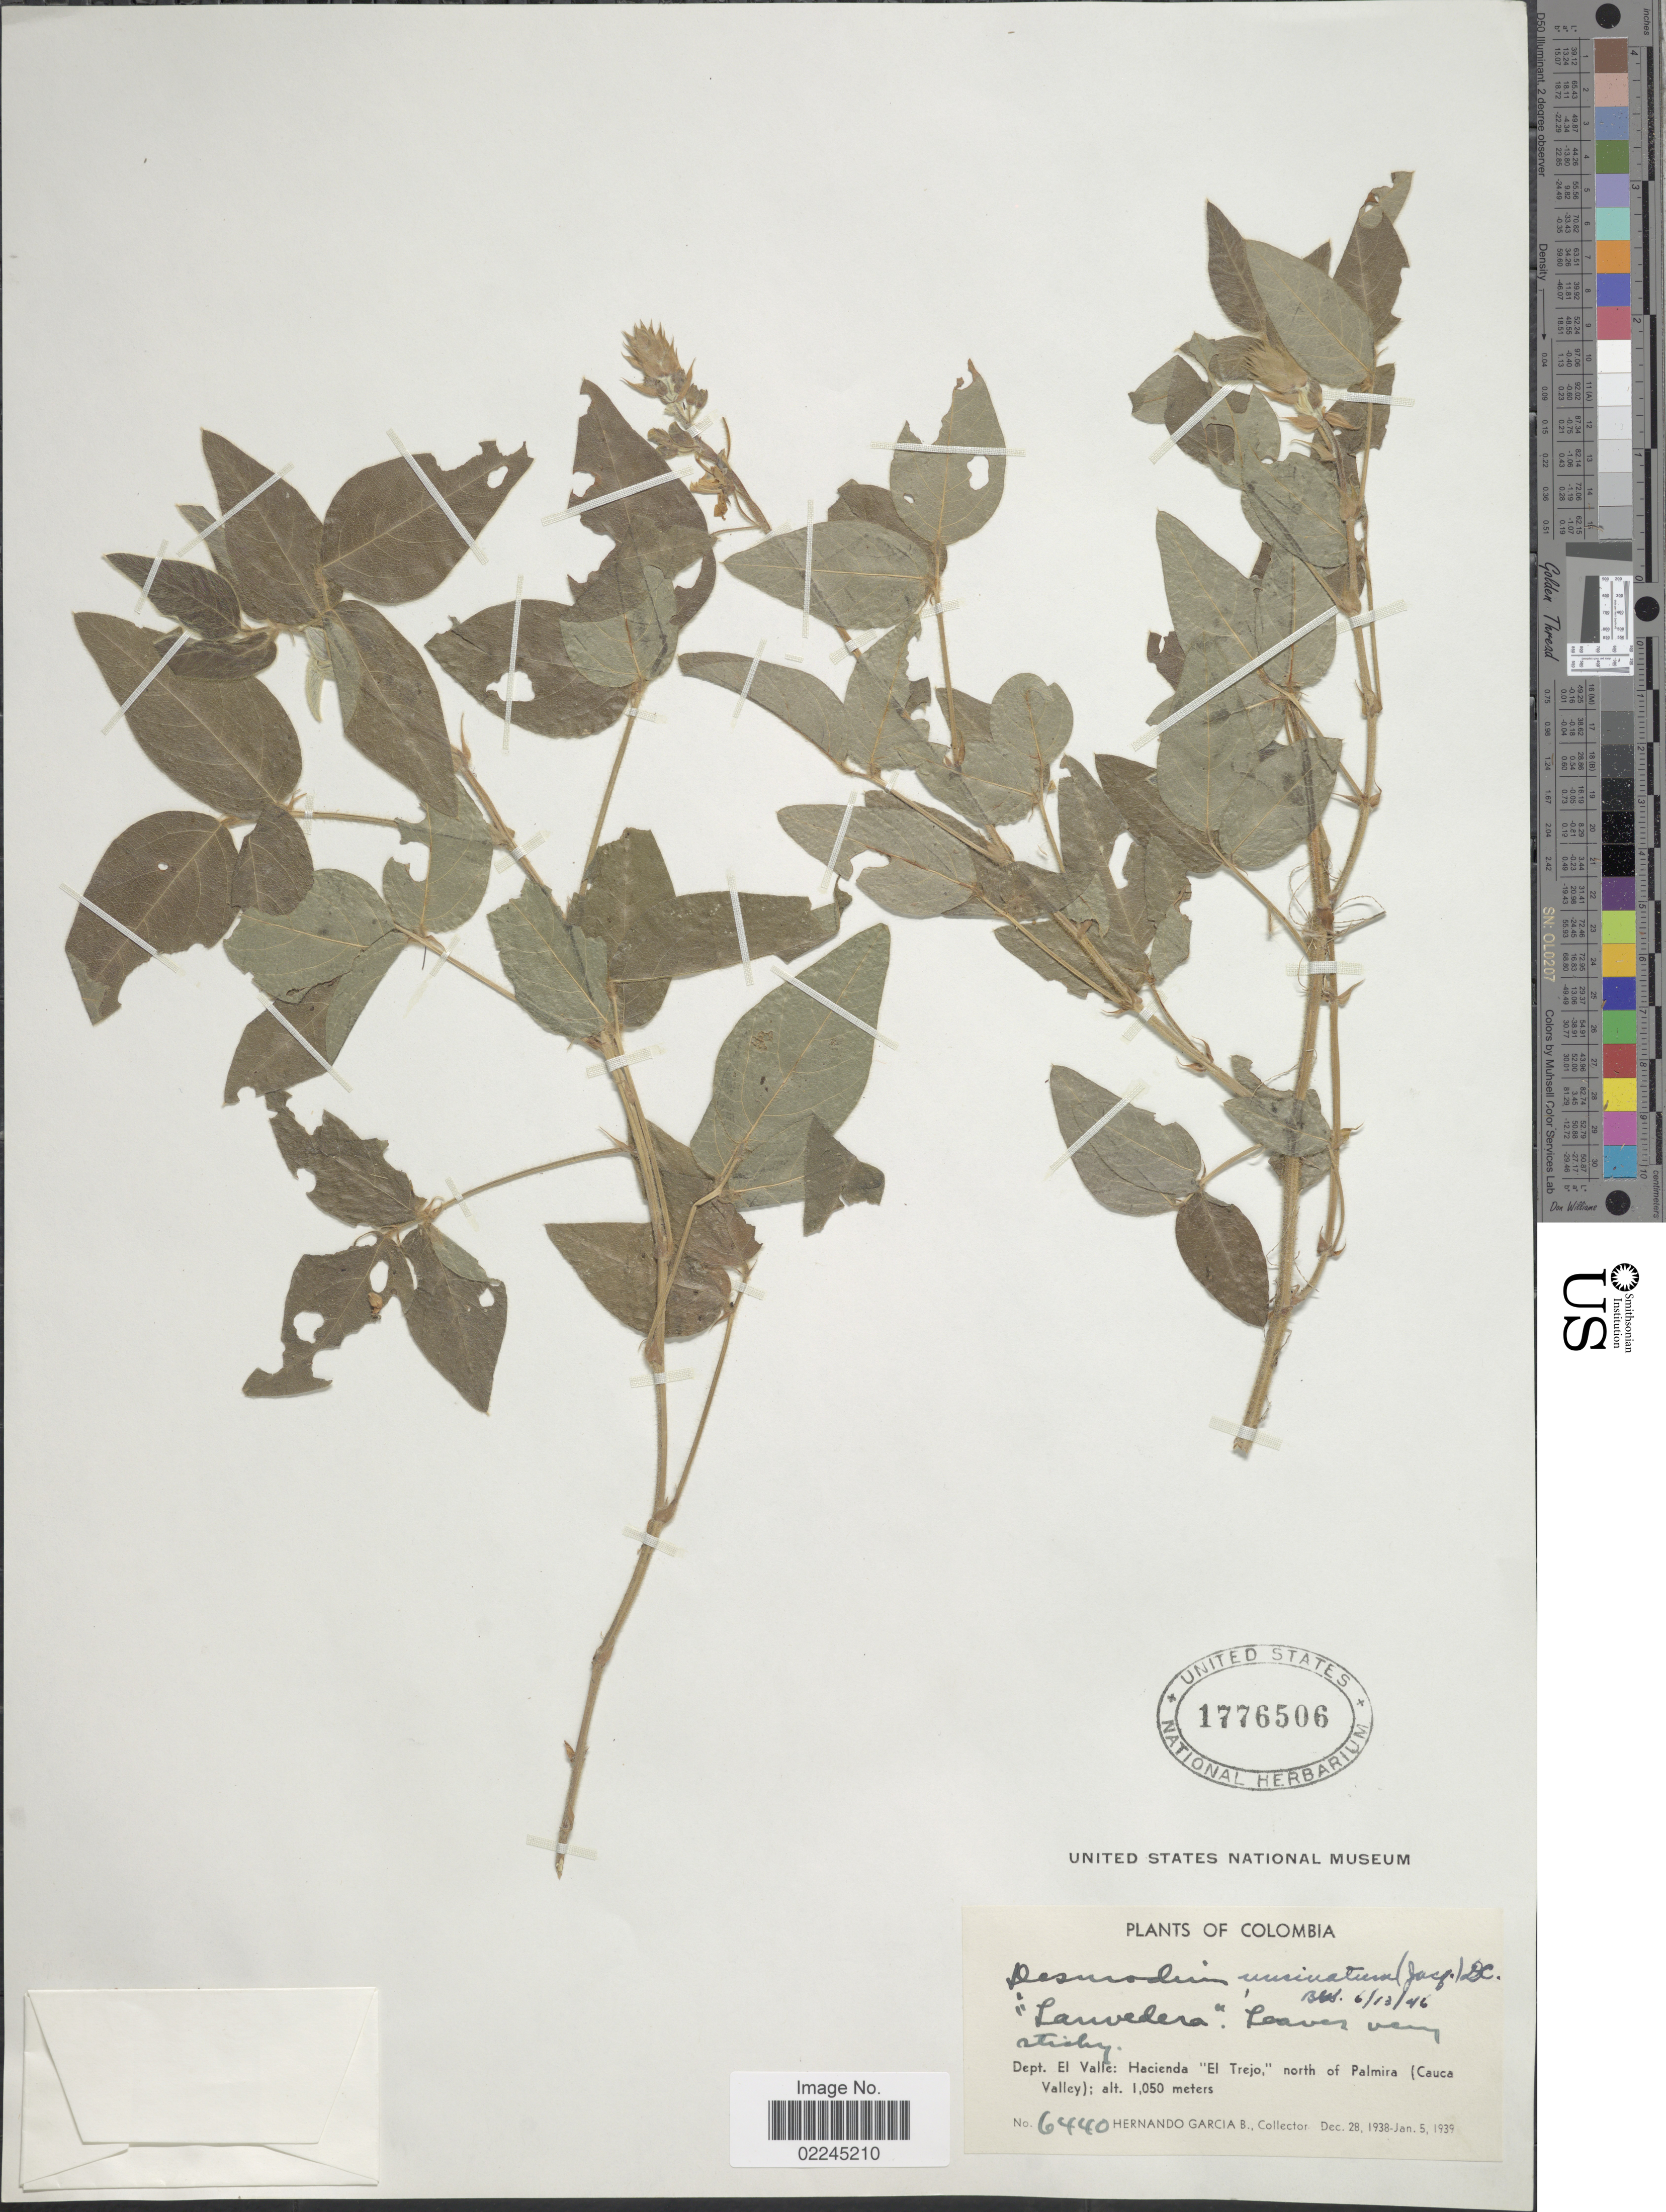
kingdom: Plantae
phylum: Tracheophyta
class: Magnoliopsida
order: Fabales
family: Fabaceae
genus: Desmodium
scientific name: Desmodium intortum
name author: (Mill.) Urb.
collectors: H. García Barriga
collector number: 6440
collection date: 1938-12-28/1939-01-05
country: Colombia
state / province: Valle del Cauca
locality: Dept. El Valle: Hacienda "El Trejo", north of Palmira (Cauca Valley)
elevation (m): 1050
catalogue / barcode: US 1776506